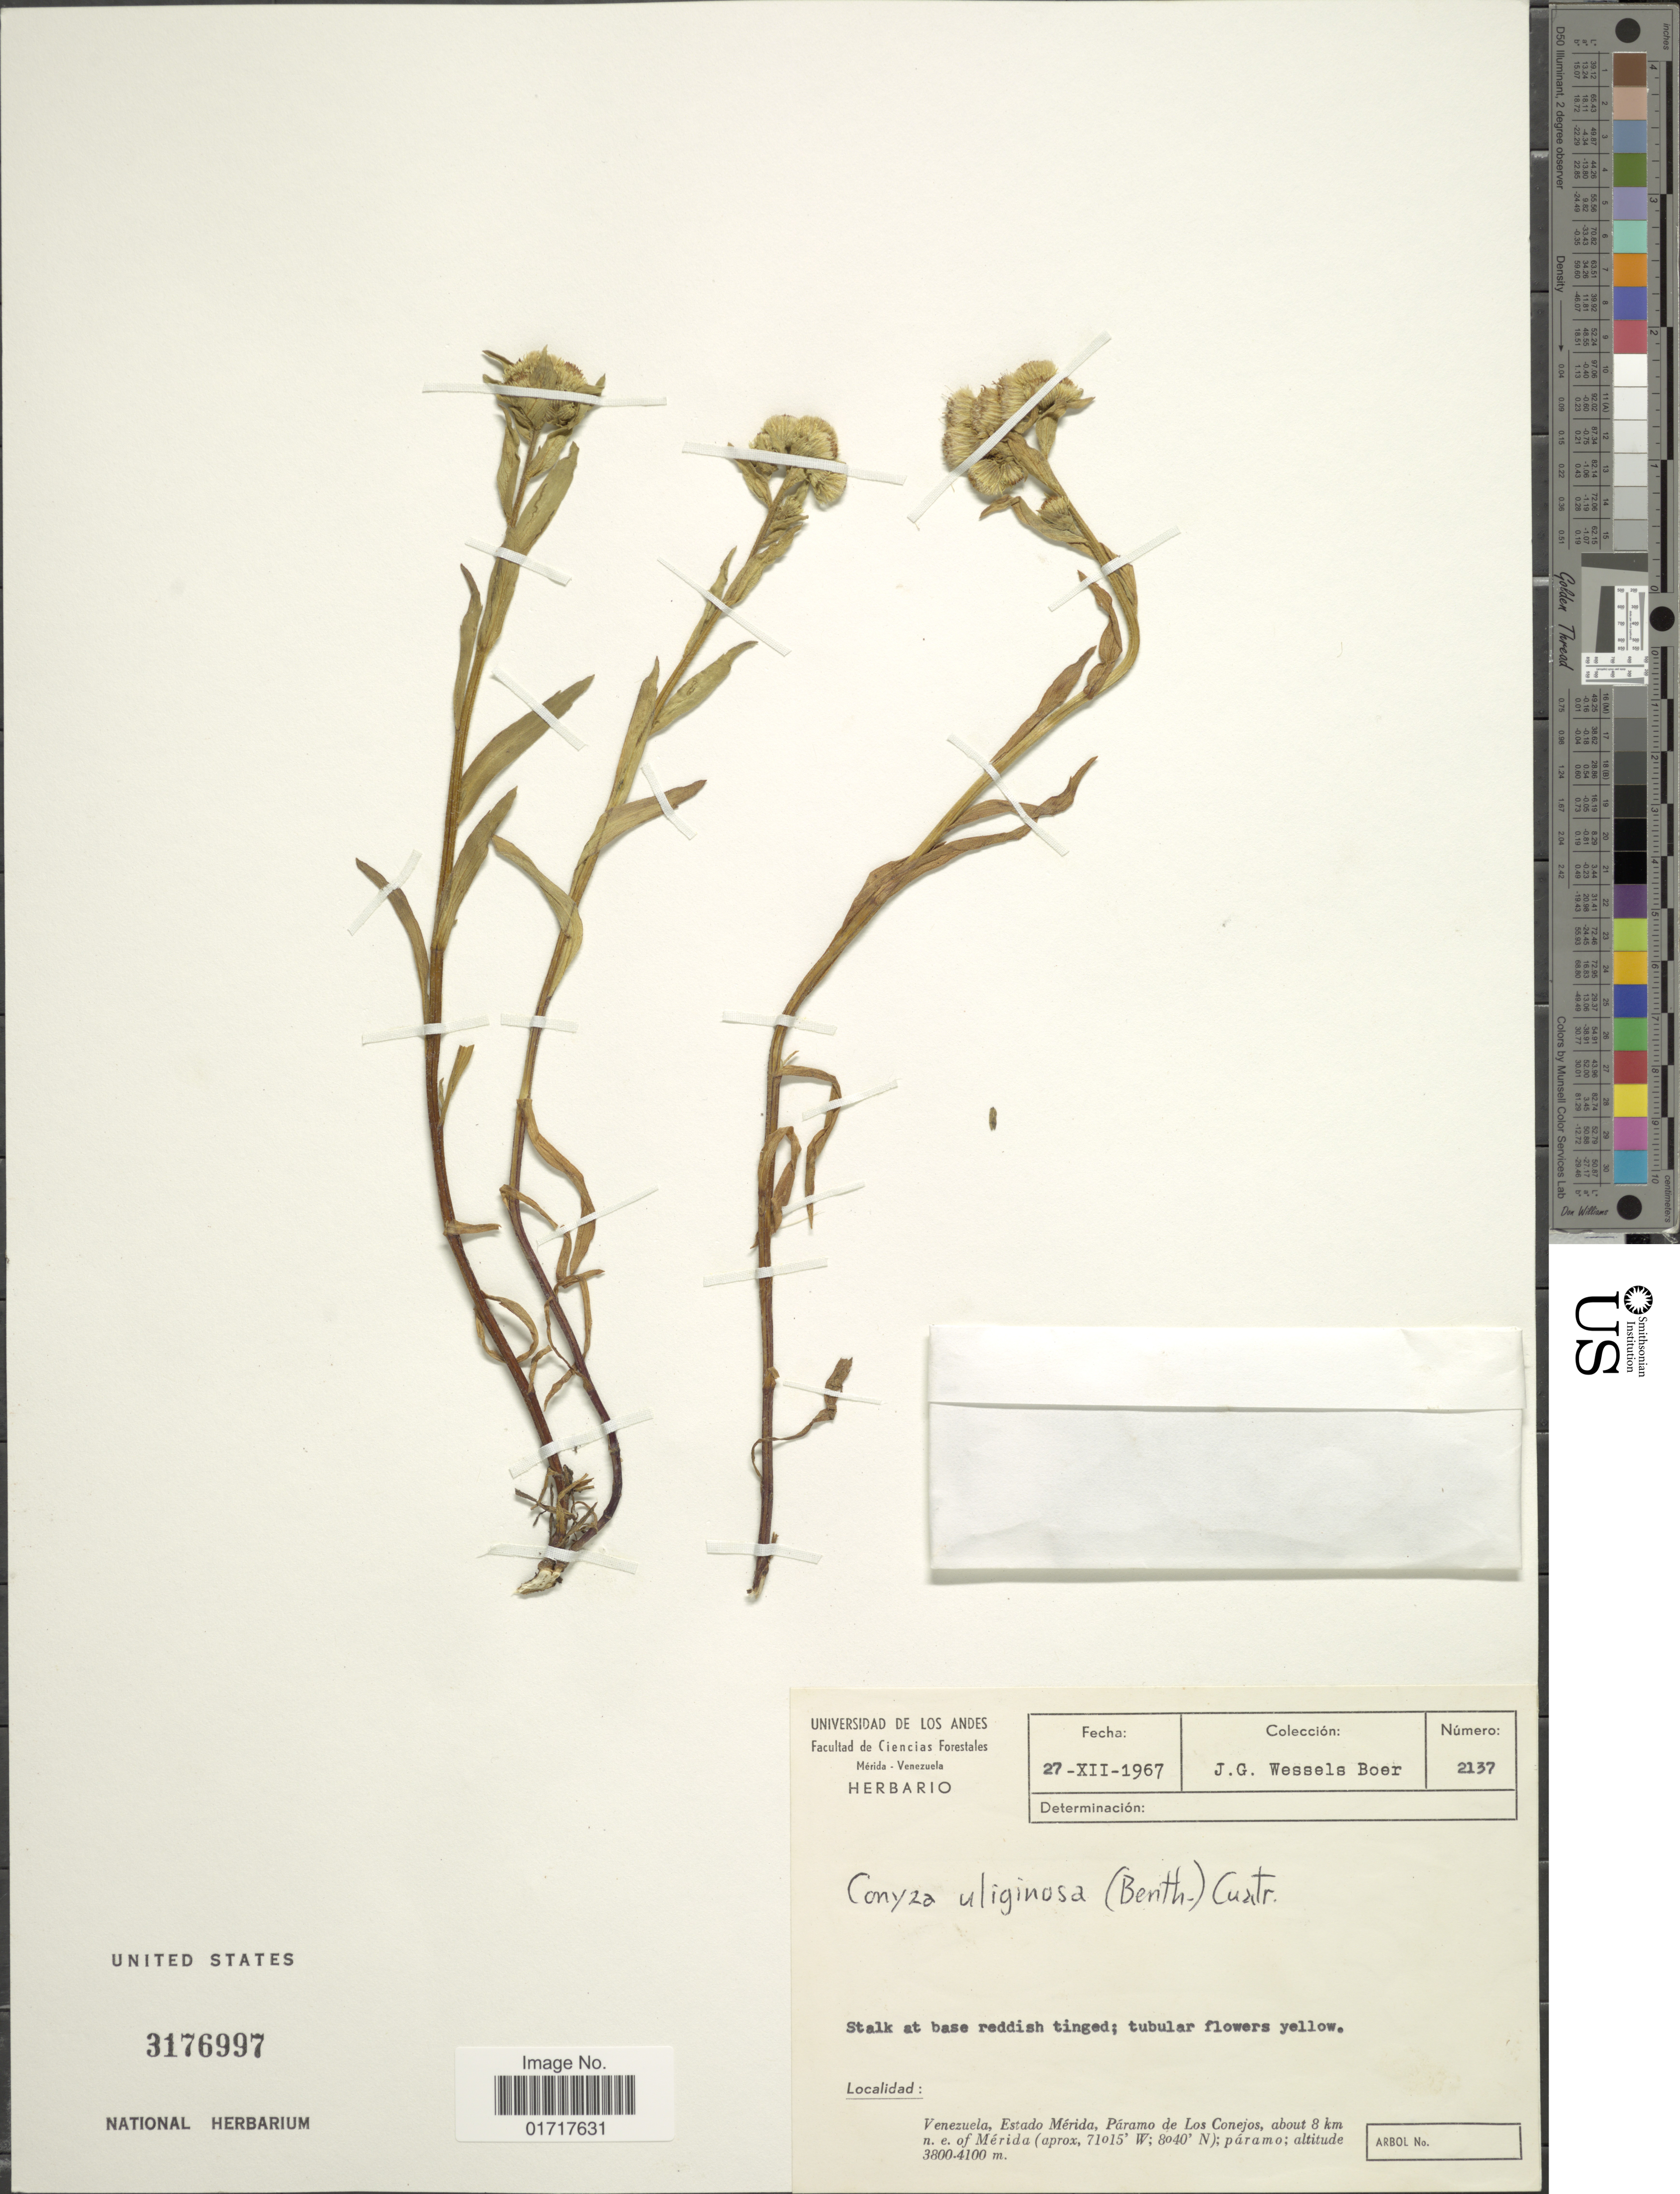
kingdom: Plantae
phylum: Tracheophyta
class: Magnoliopsida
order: Asterales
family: Asteraceae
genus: Conyza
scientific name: Conyza uliginosa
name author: (Benth.) Cuatrec.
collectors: J. G. Wessels Boer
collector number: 2137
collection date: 1967-12-27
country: Venezuela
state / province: Mérida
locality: Venezuela, Estado Merida, Paramo de Los Conejos, about 8 km n.e. of Merida .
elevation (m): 3800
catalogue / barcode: US 3176997